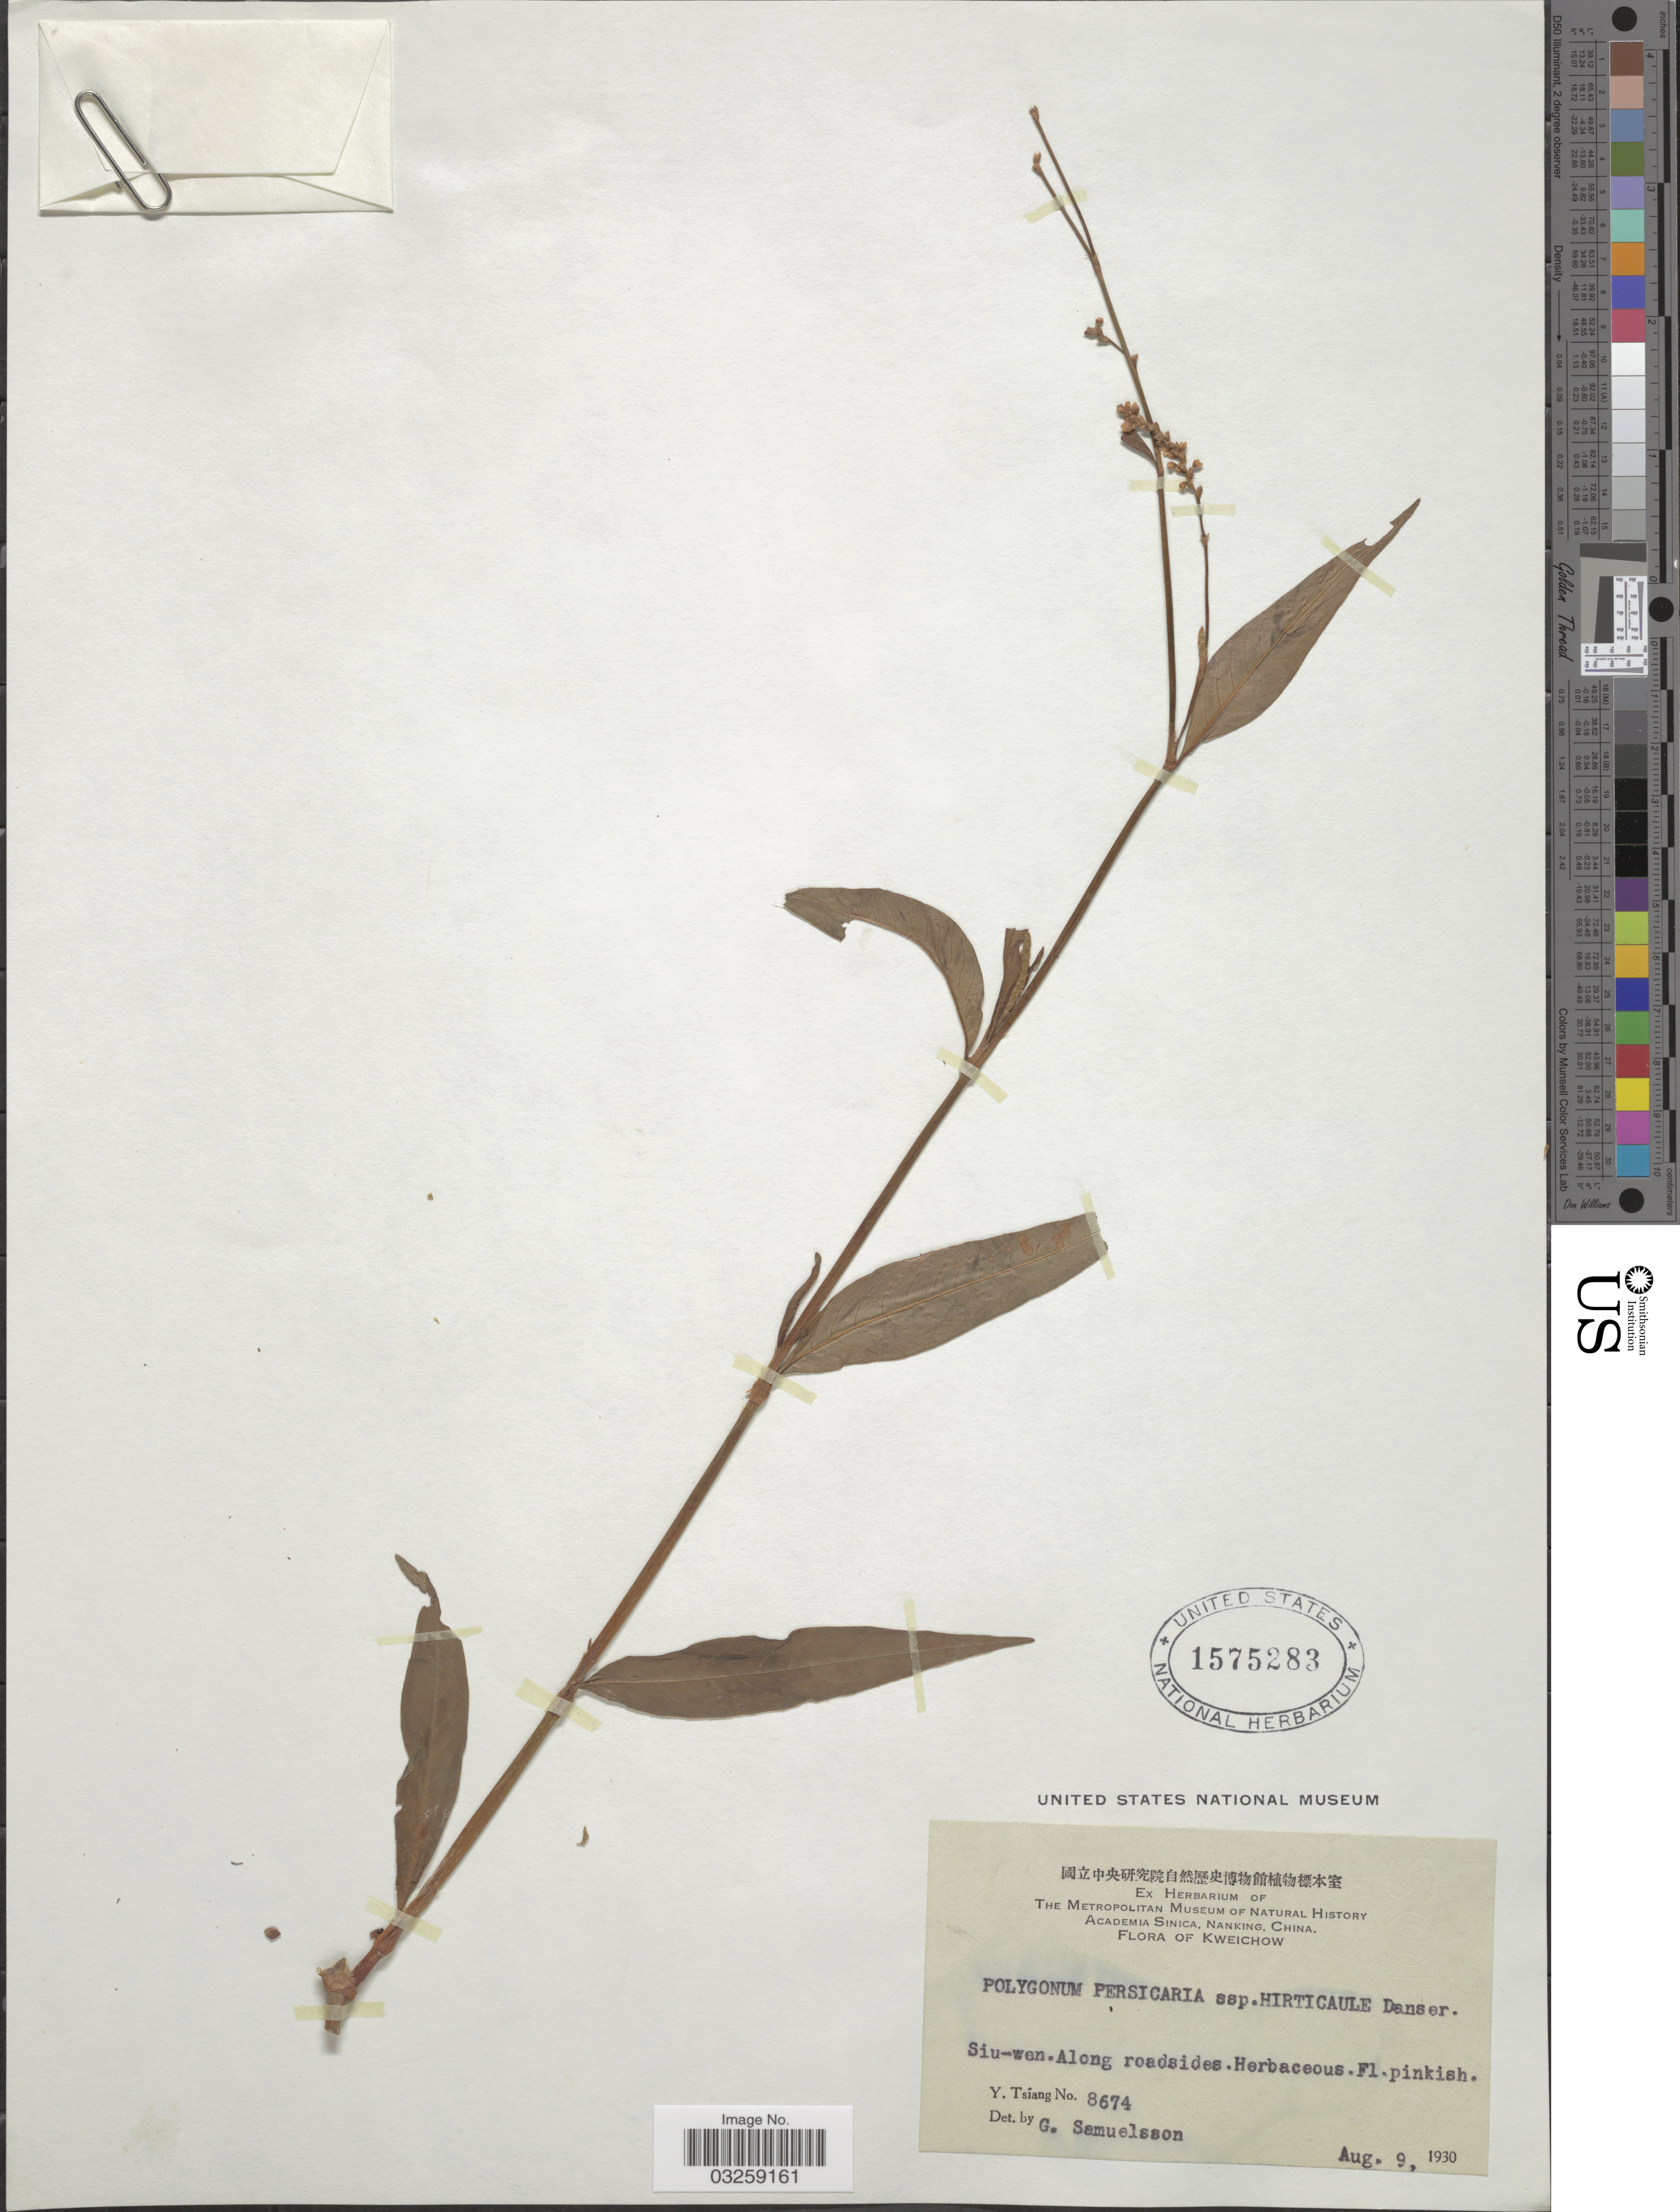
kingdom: Plantae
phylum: Tracheophyta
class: Magnoliopsida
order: Caryophyllales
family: Polygonaceae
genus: Polygonum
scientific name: Polygonum persicaria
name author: L.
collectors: Y. Tsiang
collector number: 8674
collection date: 1930-08-09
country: China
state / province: Guizhou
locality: Kweichow. Siu-wen. Along roadsides.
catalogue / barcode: US 1575283